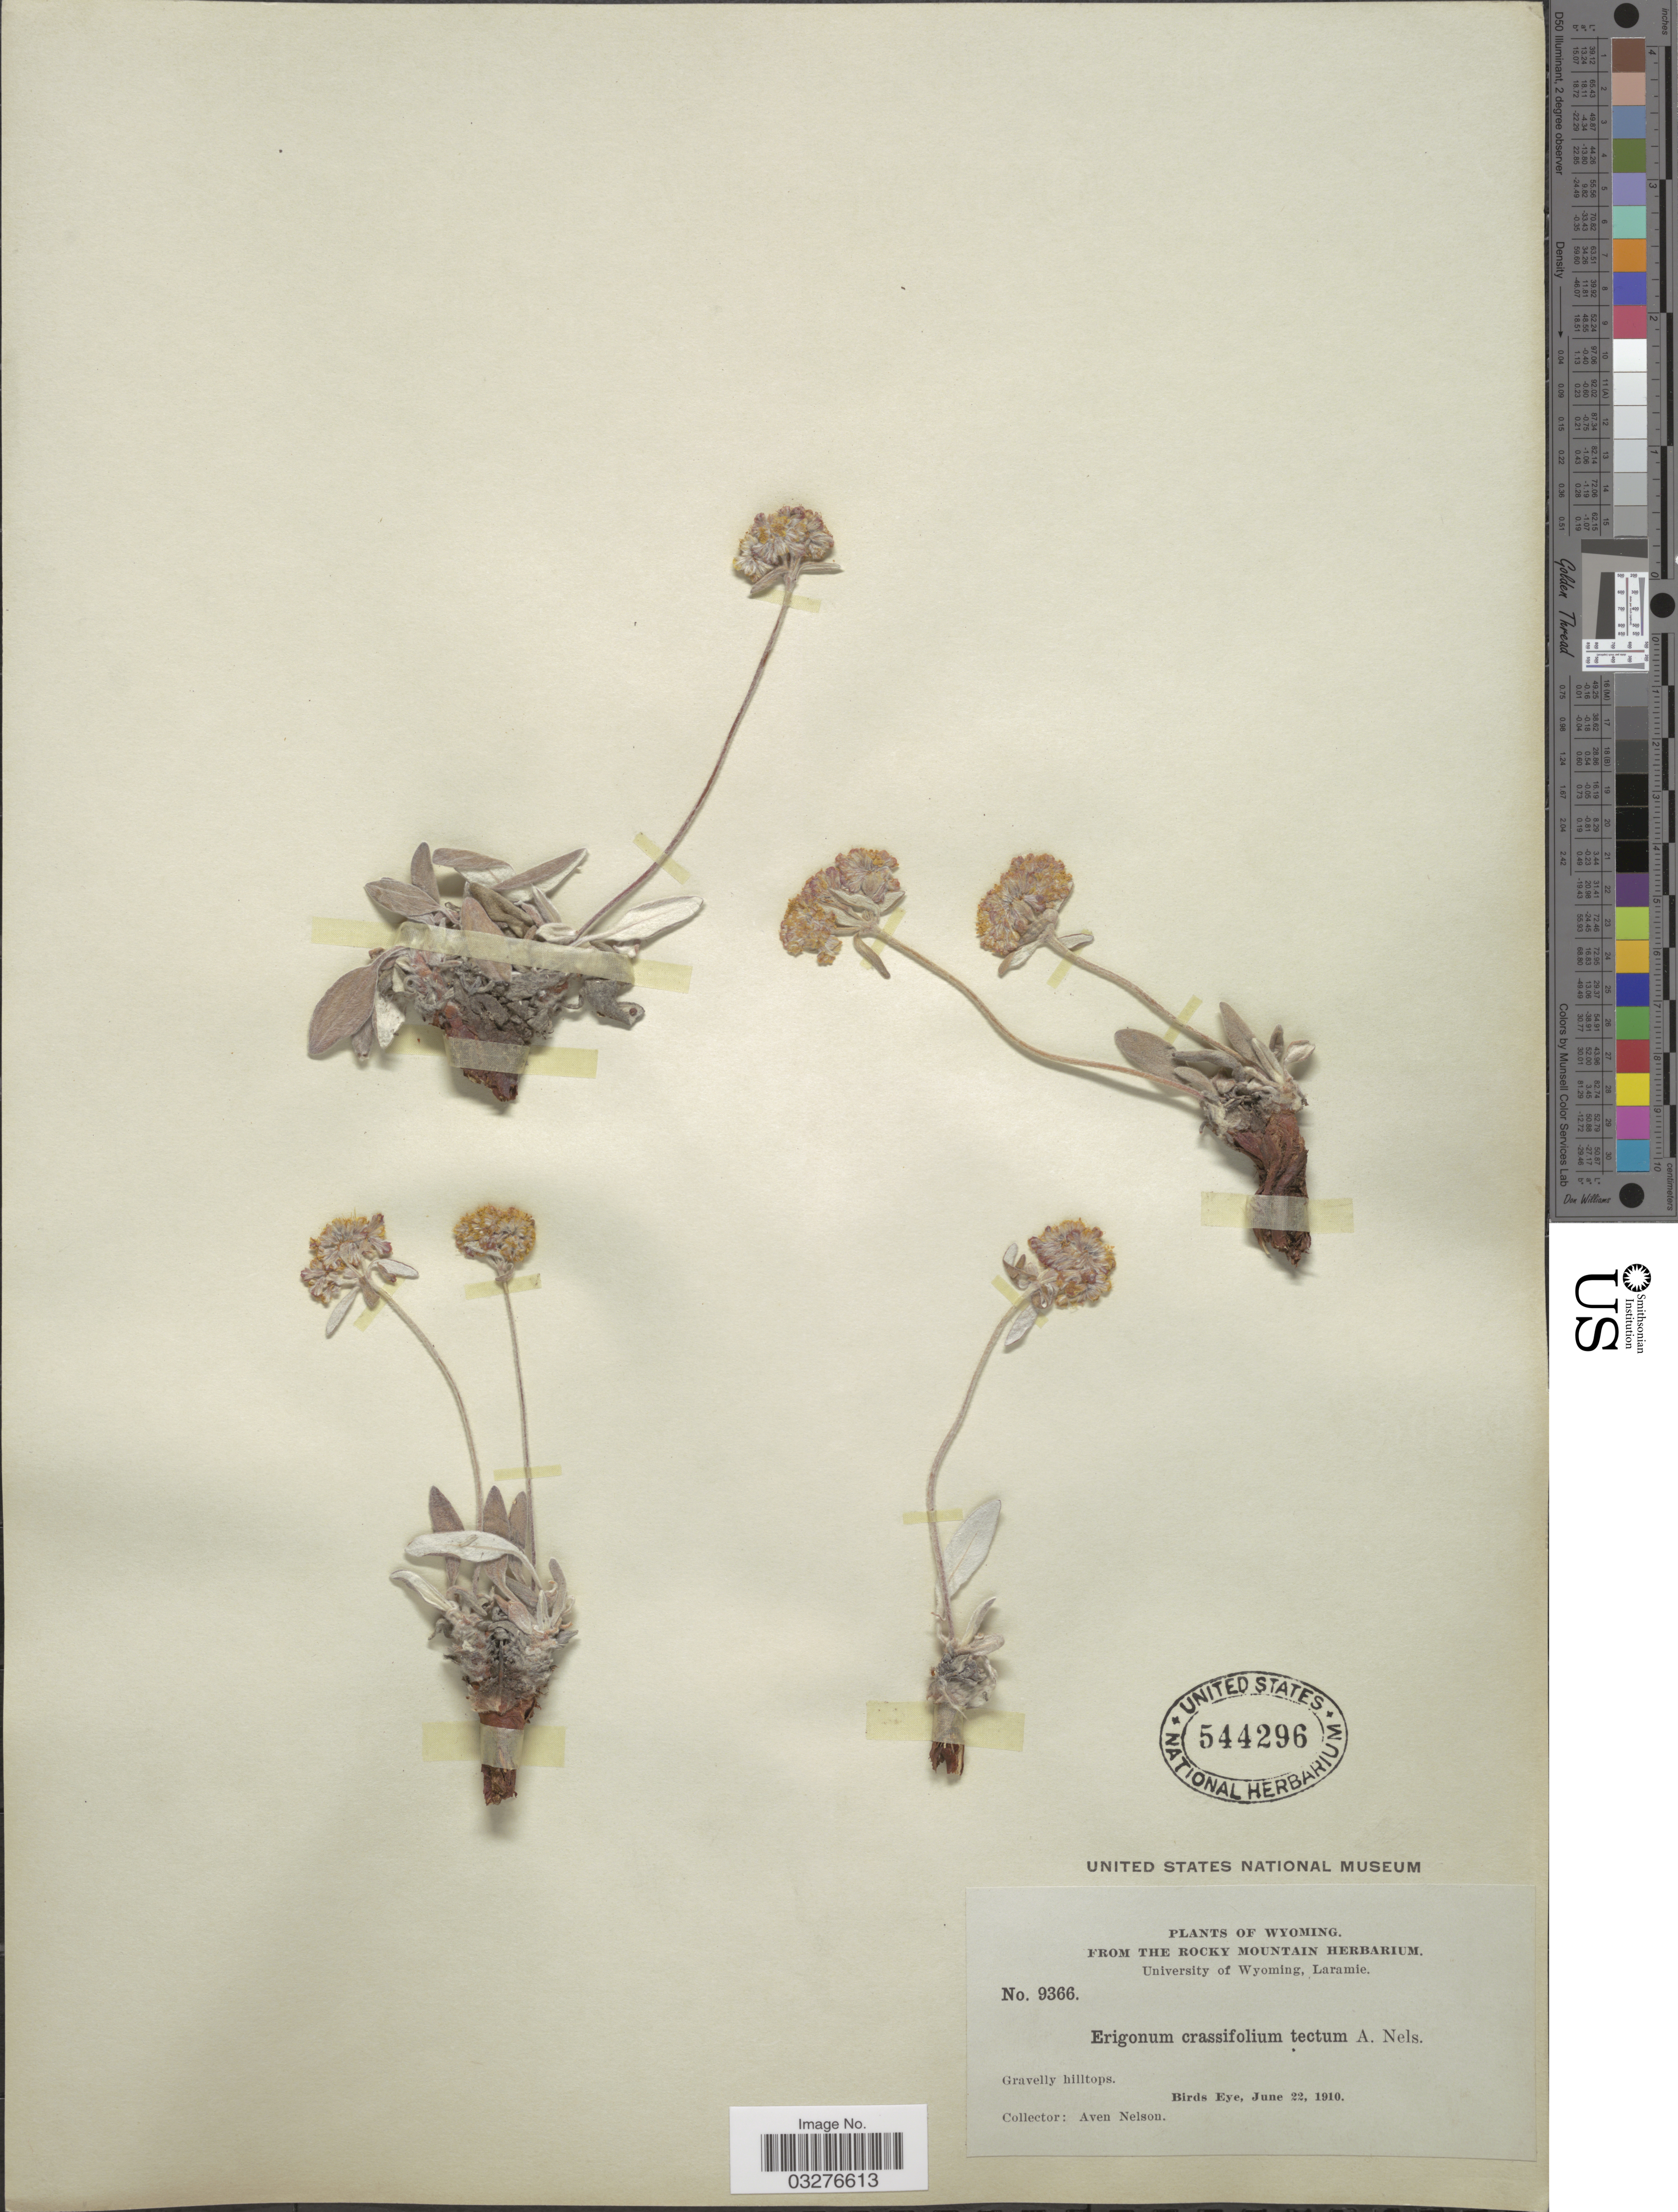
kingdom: Plantae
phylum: Tracheophyta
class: Magnoliopsida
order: Caryophyllales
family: Polygonaceae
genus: Eriogonum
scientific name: Eriogonum flavum var. flavum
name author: Nutt. ex Benth.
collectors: A. Nelson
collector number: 9366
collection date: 1910-06-22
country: United States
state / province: Wyoming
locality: Birds Eye.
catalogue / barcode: US 544296